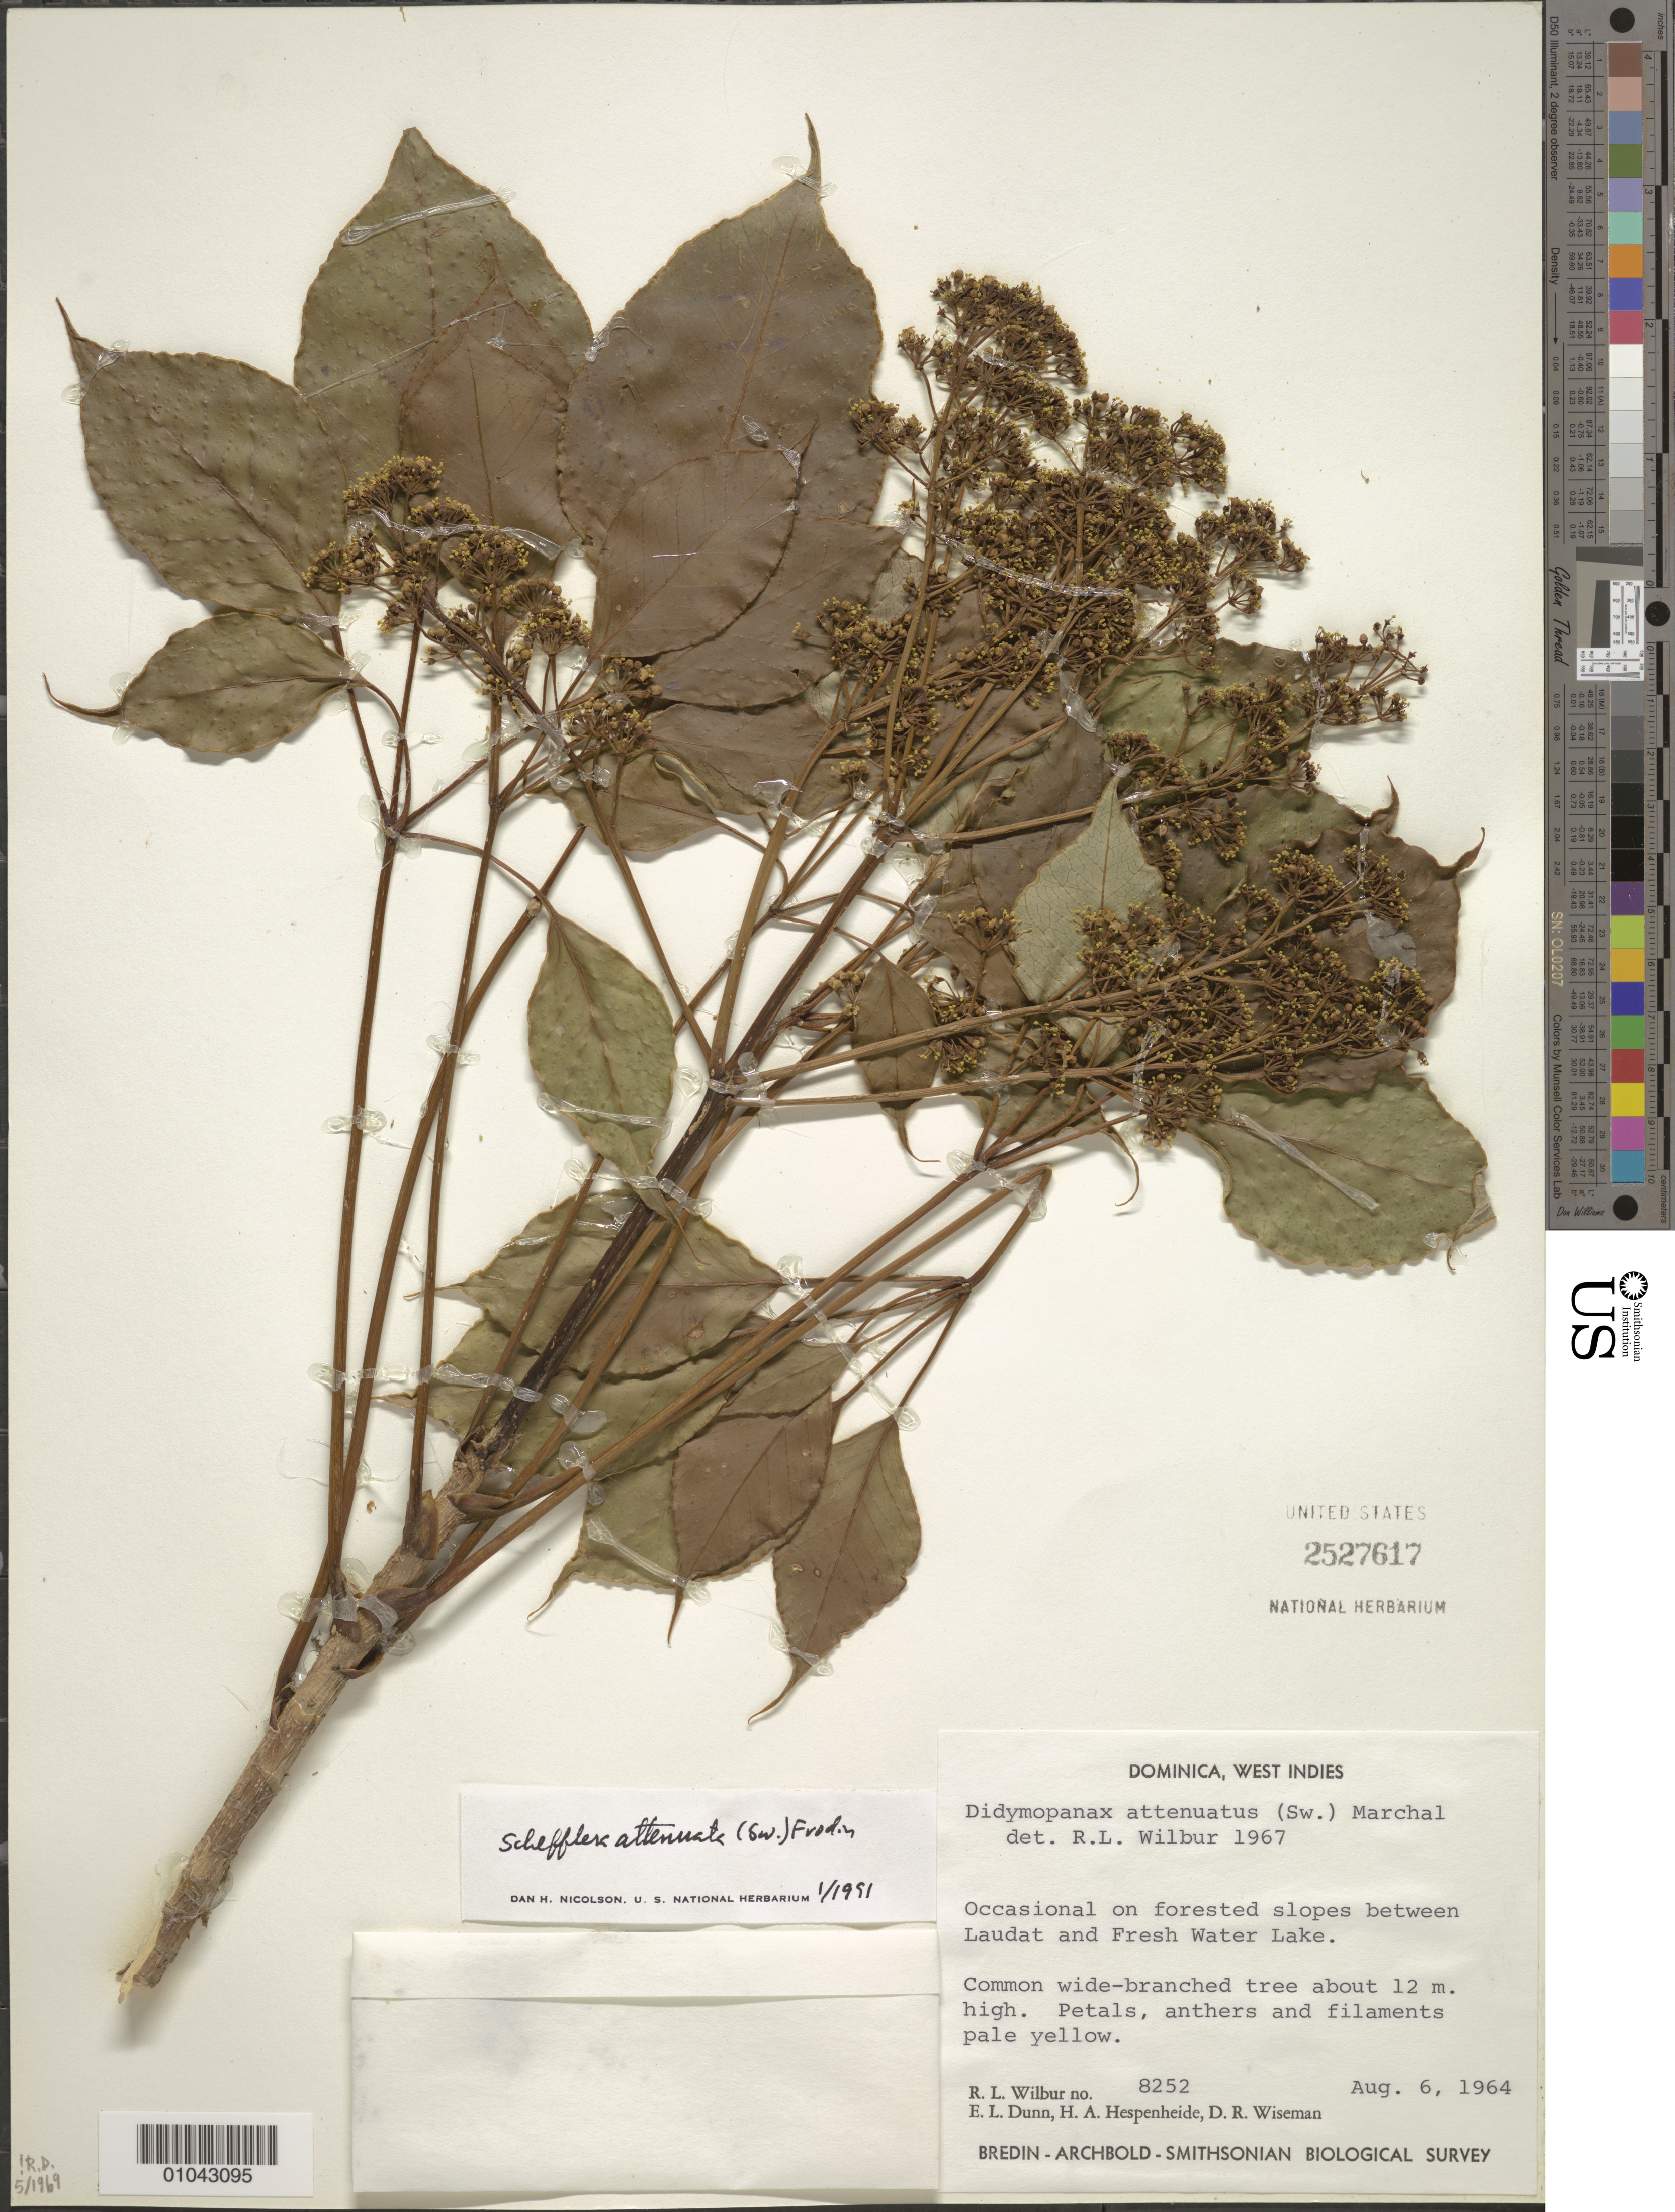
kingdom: Plantae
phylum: Tracheophyta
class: Magnoliopsida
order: Apiales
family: Araliaceae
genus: Schefflera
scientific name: Schefflera attenuata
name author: (Sw.) Frodin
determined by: Nicolson, Dan H.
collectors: R. L. Wilbur, H. A. Hespenheide & D. R. Wiseman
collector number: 8252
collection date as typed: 06 Aug 1964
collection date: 1964-08-06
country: Dominica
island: Dominica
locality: Forested slopes between laudat and Fresh Water lake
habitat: Forested slopes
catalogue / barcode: US 2527617